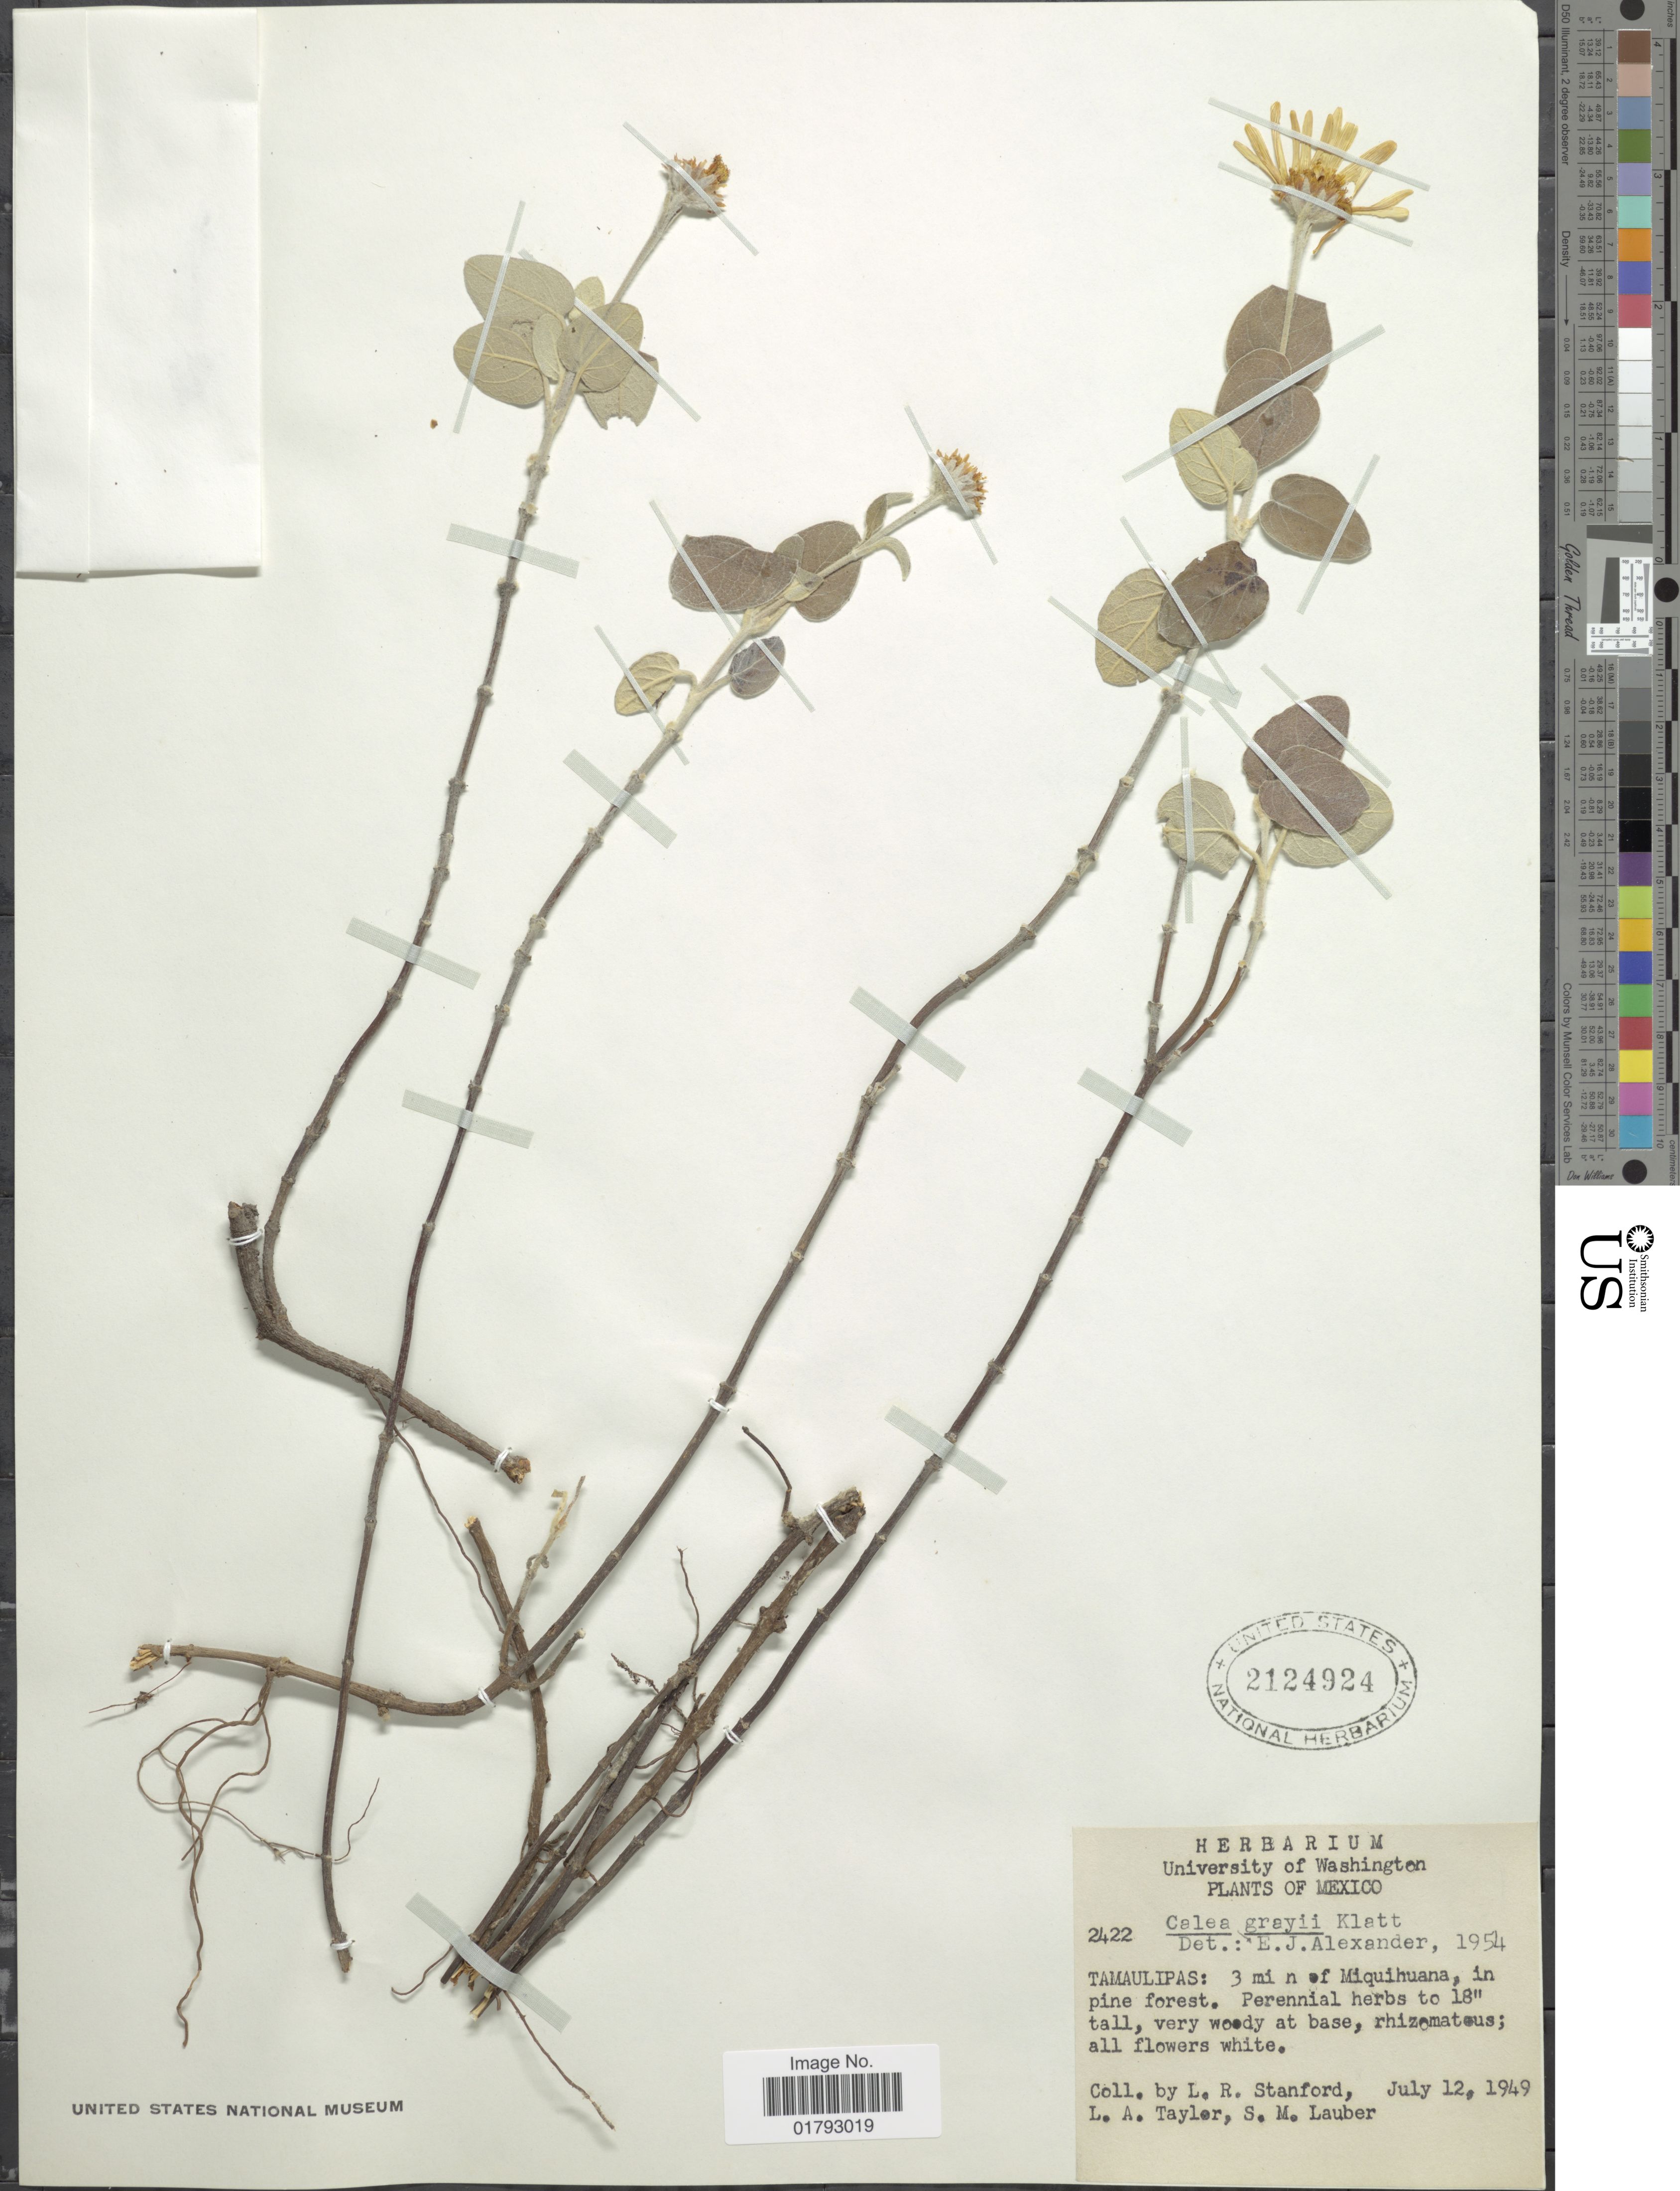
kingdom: Plantae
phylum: Tracheophyta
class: Magnoliopsida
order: Asterales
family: Asteraceae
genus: Tetrachyron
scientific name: Tetrachyron grayi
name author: (Klatt) Wussow &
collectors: L. R. Stanford, L. A. Taylor & S. M. Lauber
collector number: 2422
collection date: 1949-07-12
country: Mexico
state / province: Tamaulipas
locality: Tamaulipas: 3 mi n of Miquihuana, in pine forest.Mexico.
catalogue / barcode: US 2124924